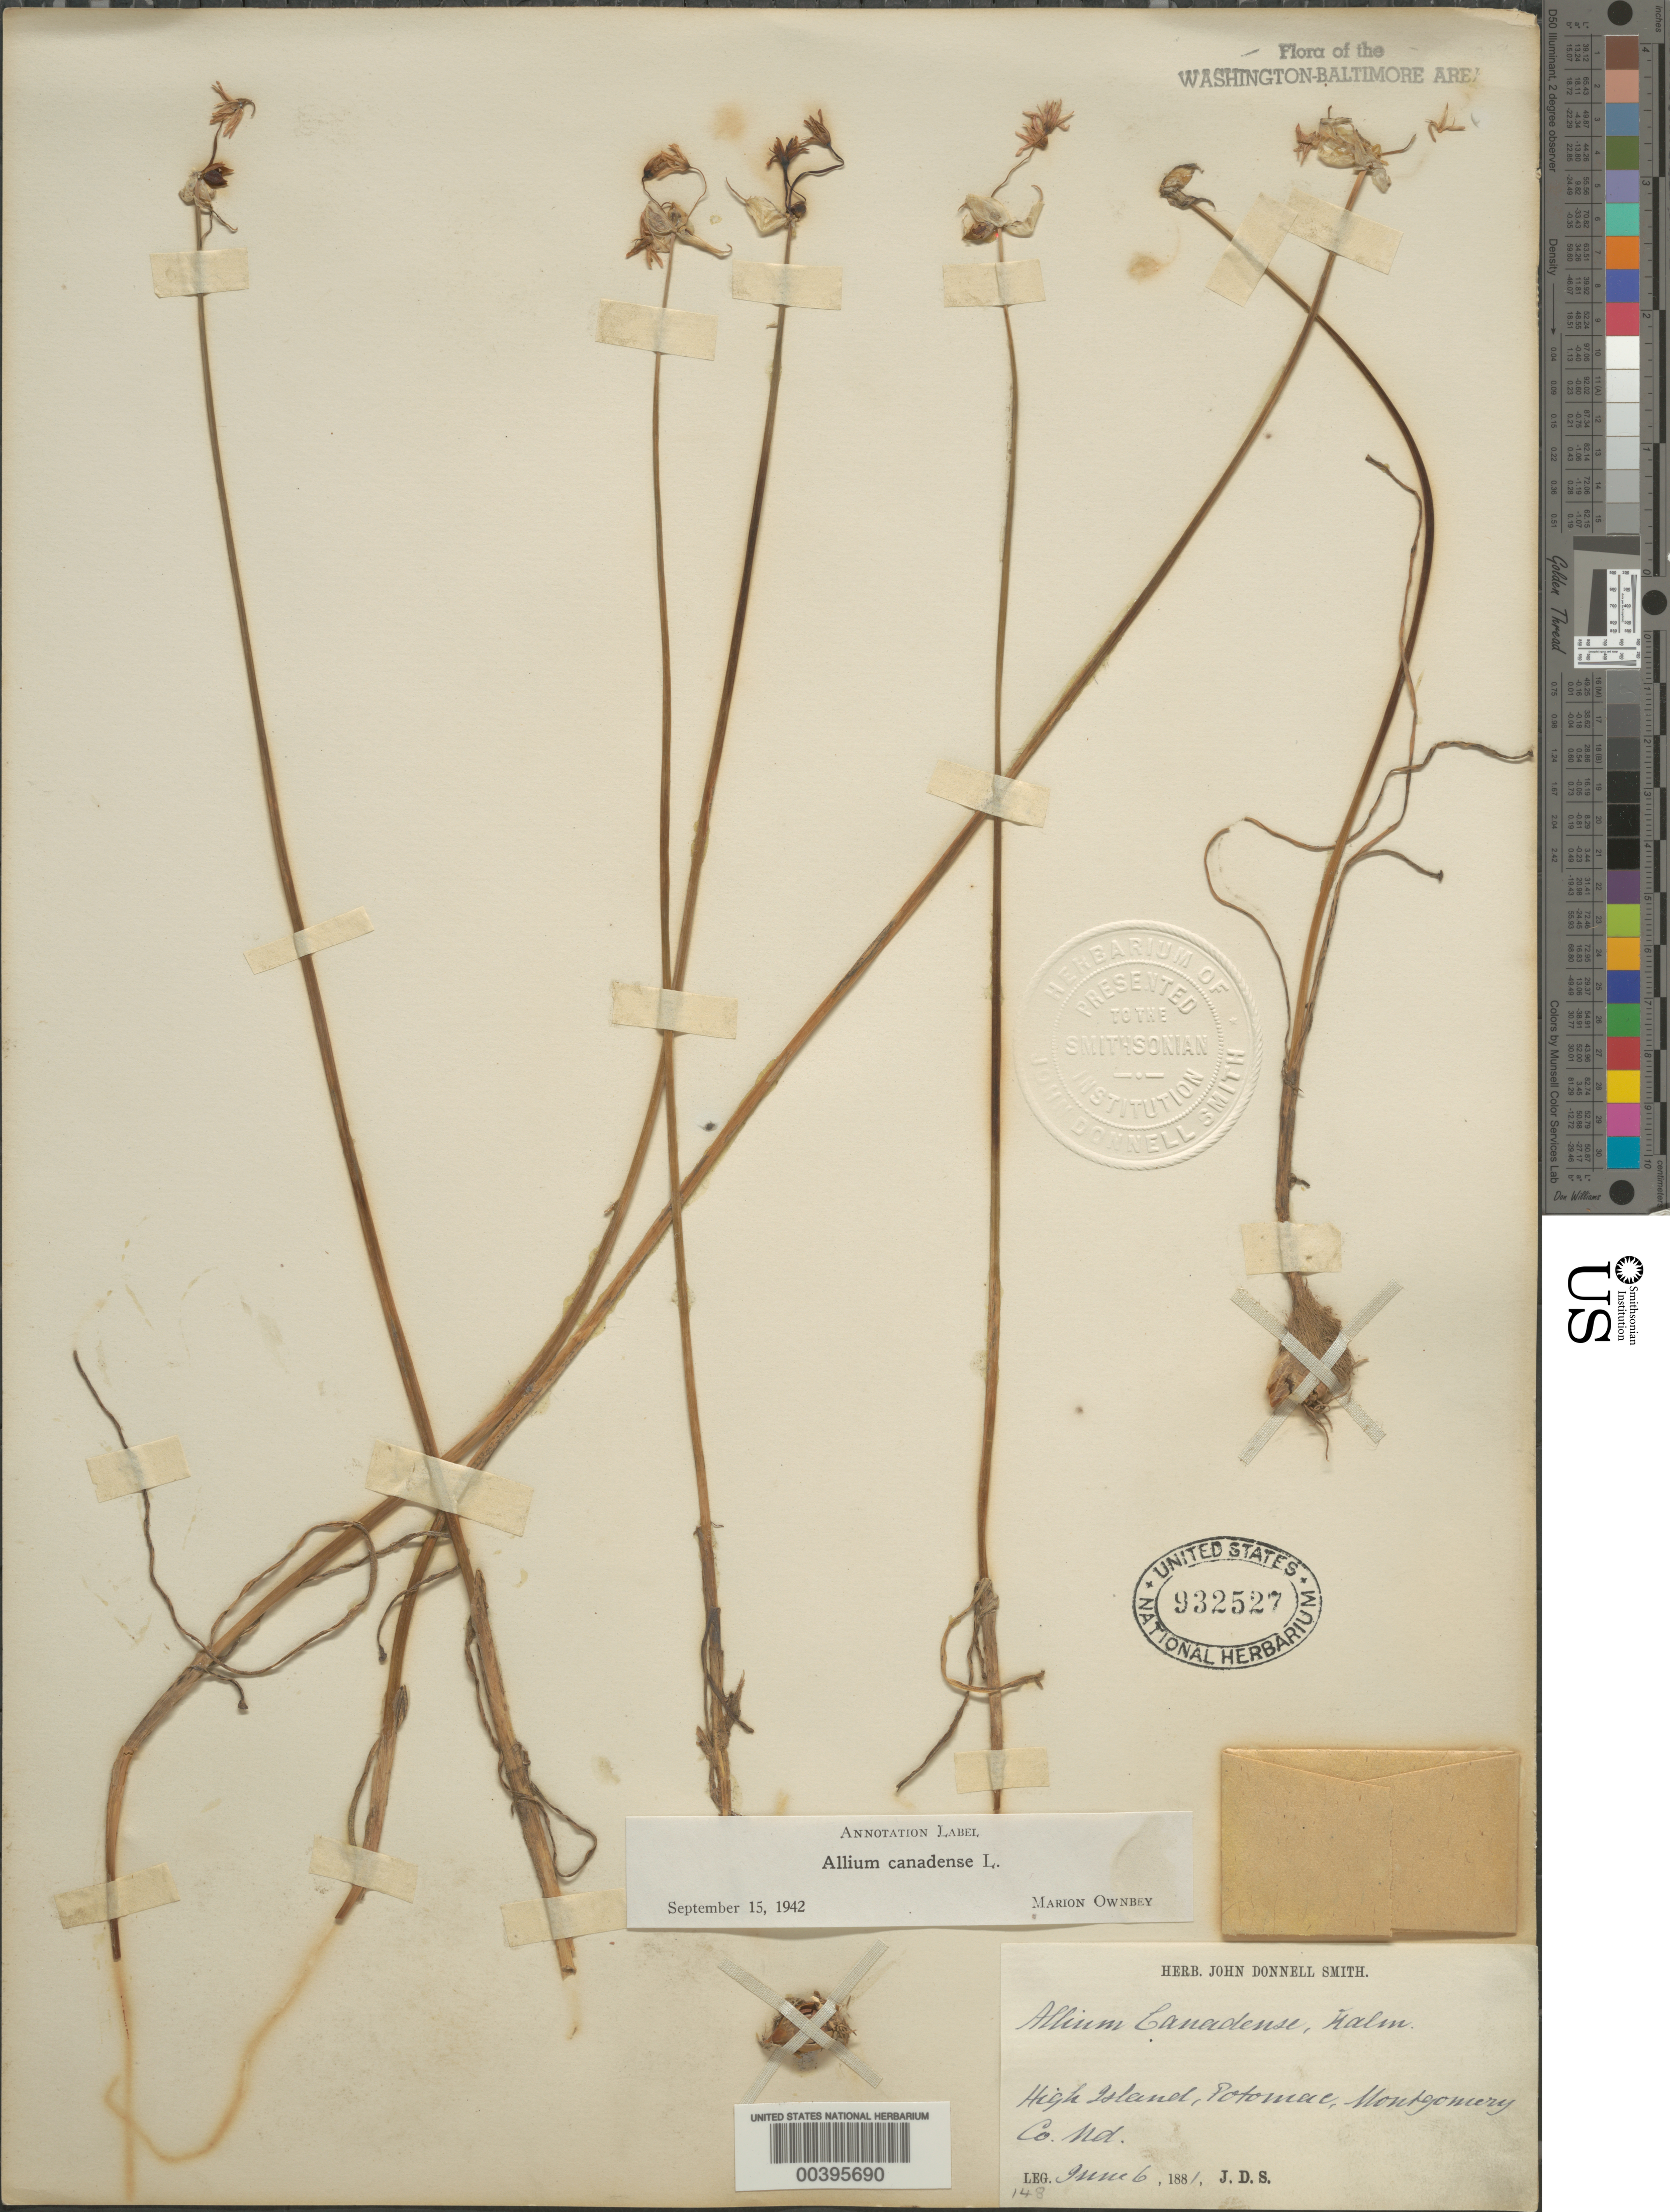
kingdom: Plantae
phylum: Tracheophyta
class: Liliopsida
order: Asparagales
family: Amaryllidaceae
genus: Allium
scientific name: Allium canadense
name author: L.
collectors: J. Donnell Smith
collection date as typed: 06 Jun 1881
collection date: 1881-06-06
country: United States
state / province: Maryland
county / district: Montgomery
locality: High Island C. & O. Canal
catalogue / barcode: US 932527